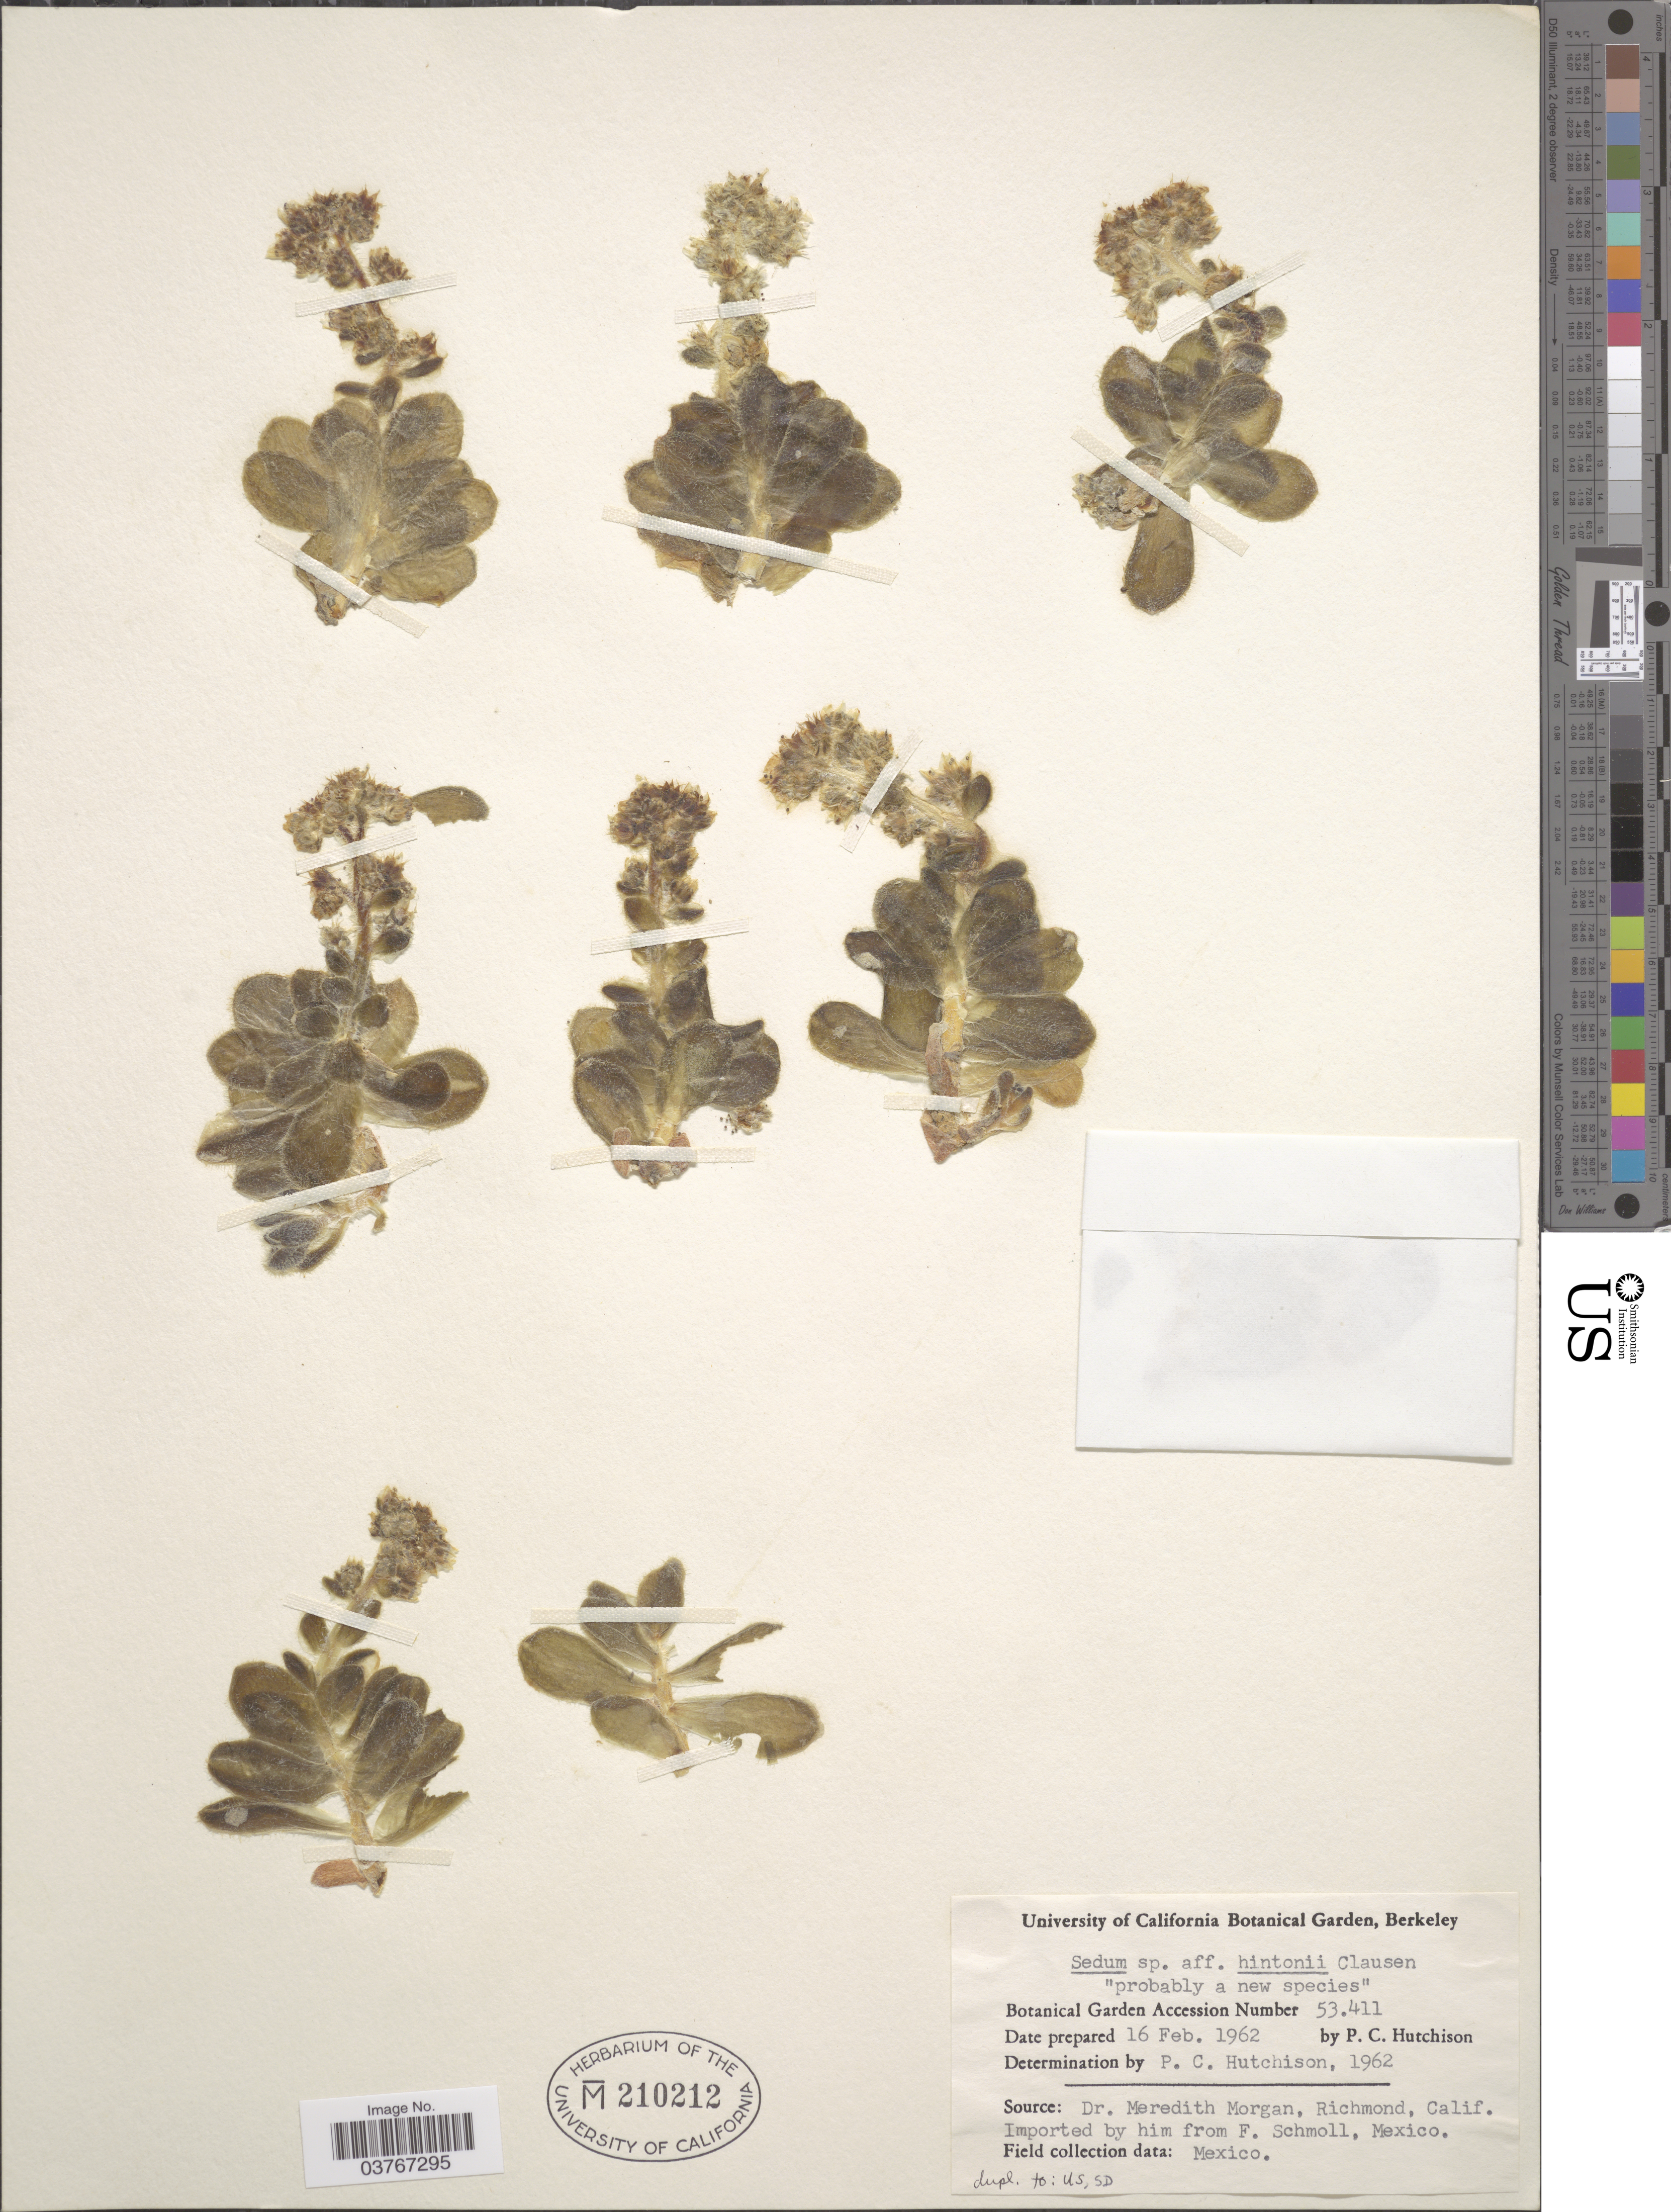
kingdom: Plantae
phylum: Tracheophyta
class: Magnoliopsida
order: Saxifragales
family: Crassulaceae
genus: Sedum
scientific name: Sedum hystrix Hutchison, ined.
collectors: P. C. Hutchison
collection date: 1962-02-16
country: United States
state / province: California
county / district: Alameda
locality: University of California Botanical Garden, Berkeley.